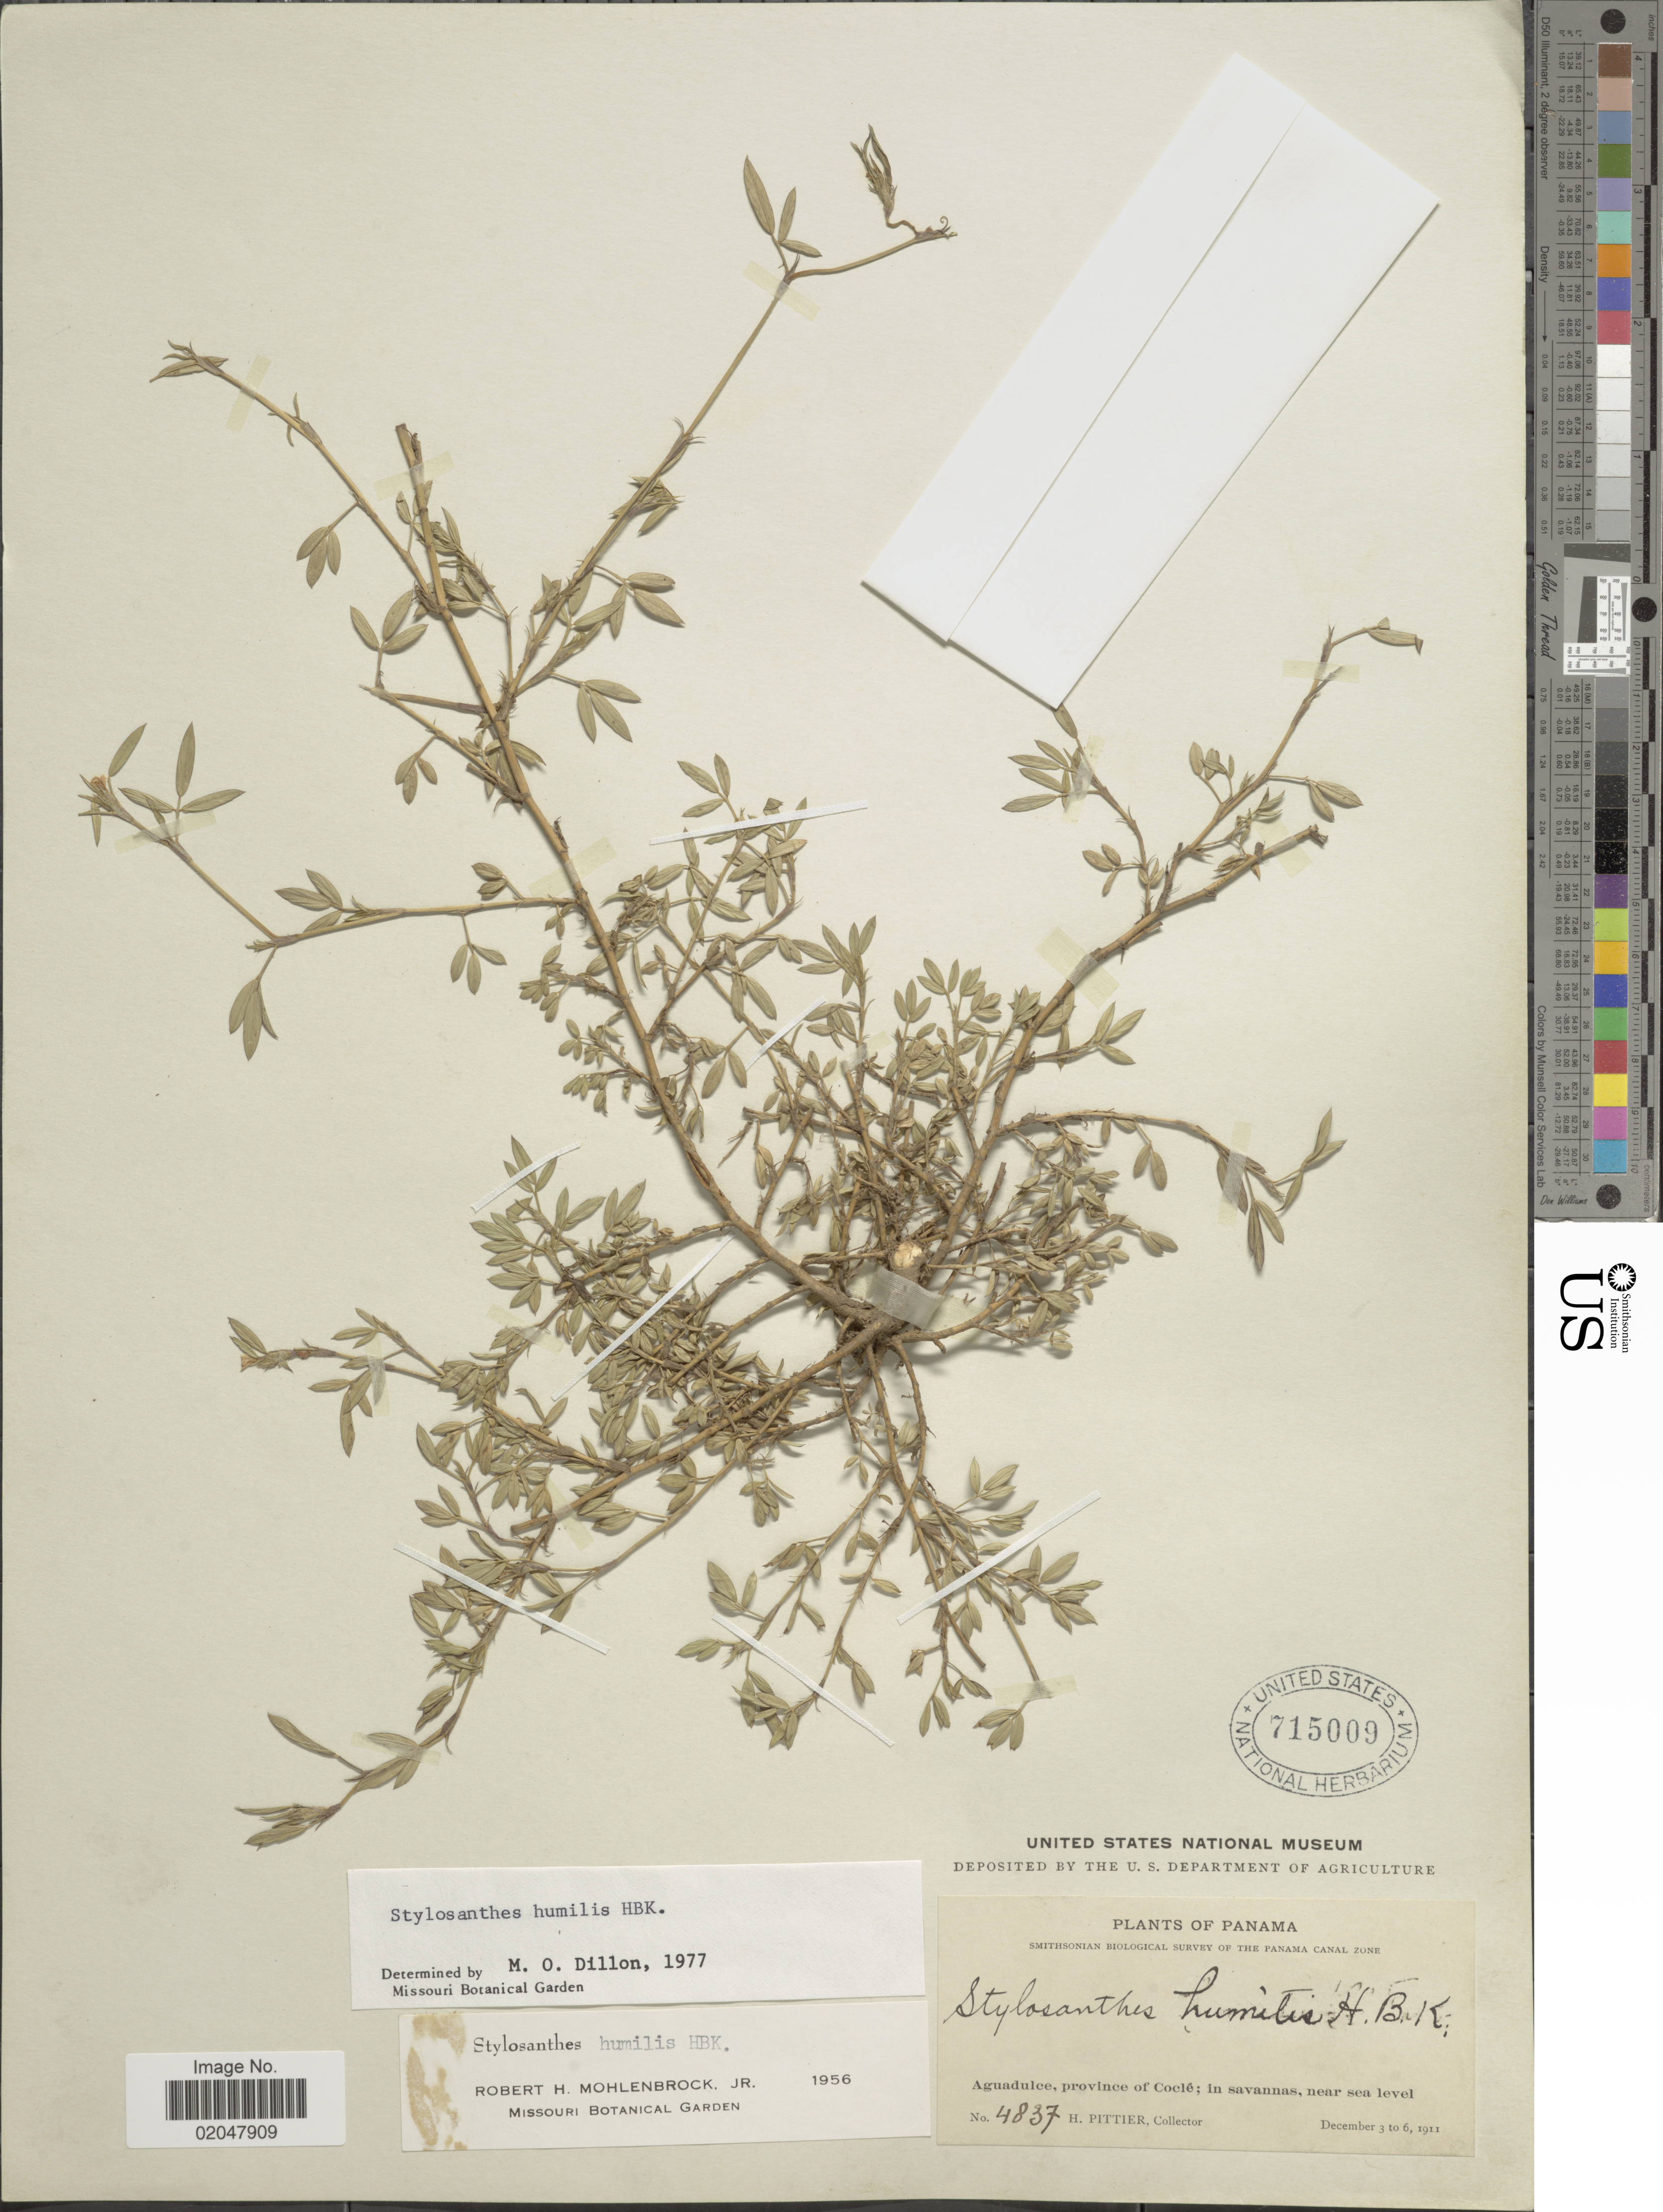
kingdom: Plantae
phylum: Tracheophyta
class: Magnoliopsida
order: Fabales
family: Fabaceae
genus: Stylosanthes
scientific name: Stylosanthes humilis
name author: Kunth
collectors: H. F. Pittier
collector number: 4837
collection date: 1911-12-03/1911-12-06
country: Panama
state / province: Coclé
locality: Aguadulce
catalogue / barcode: US 715009